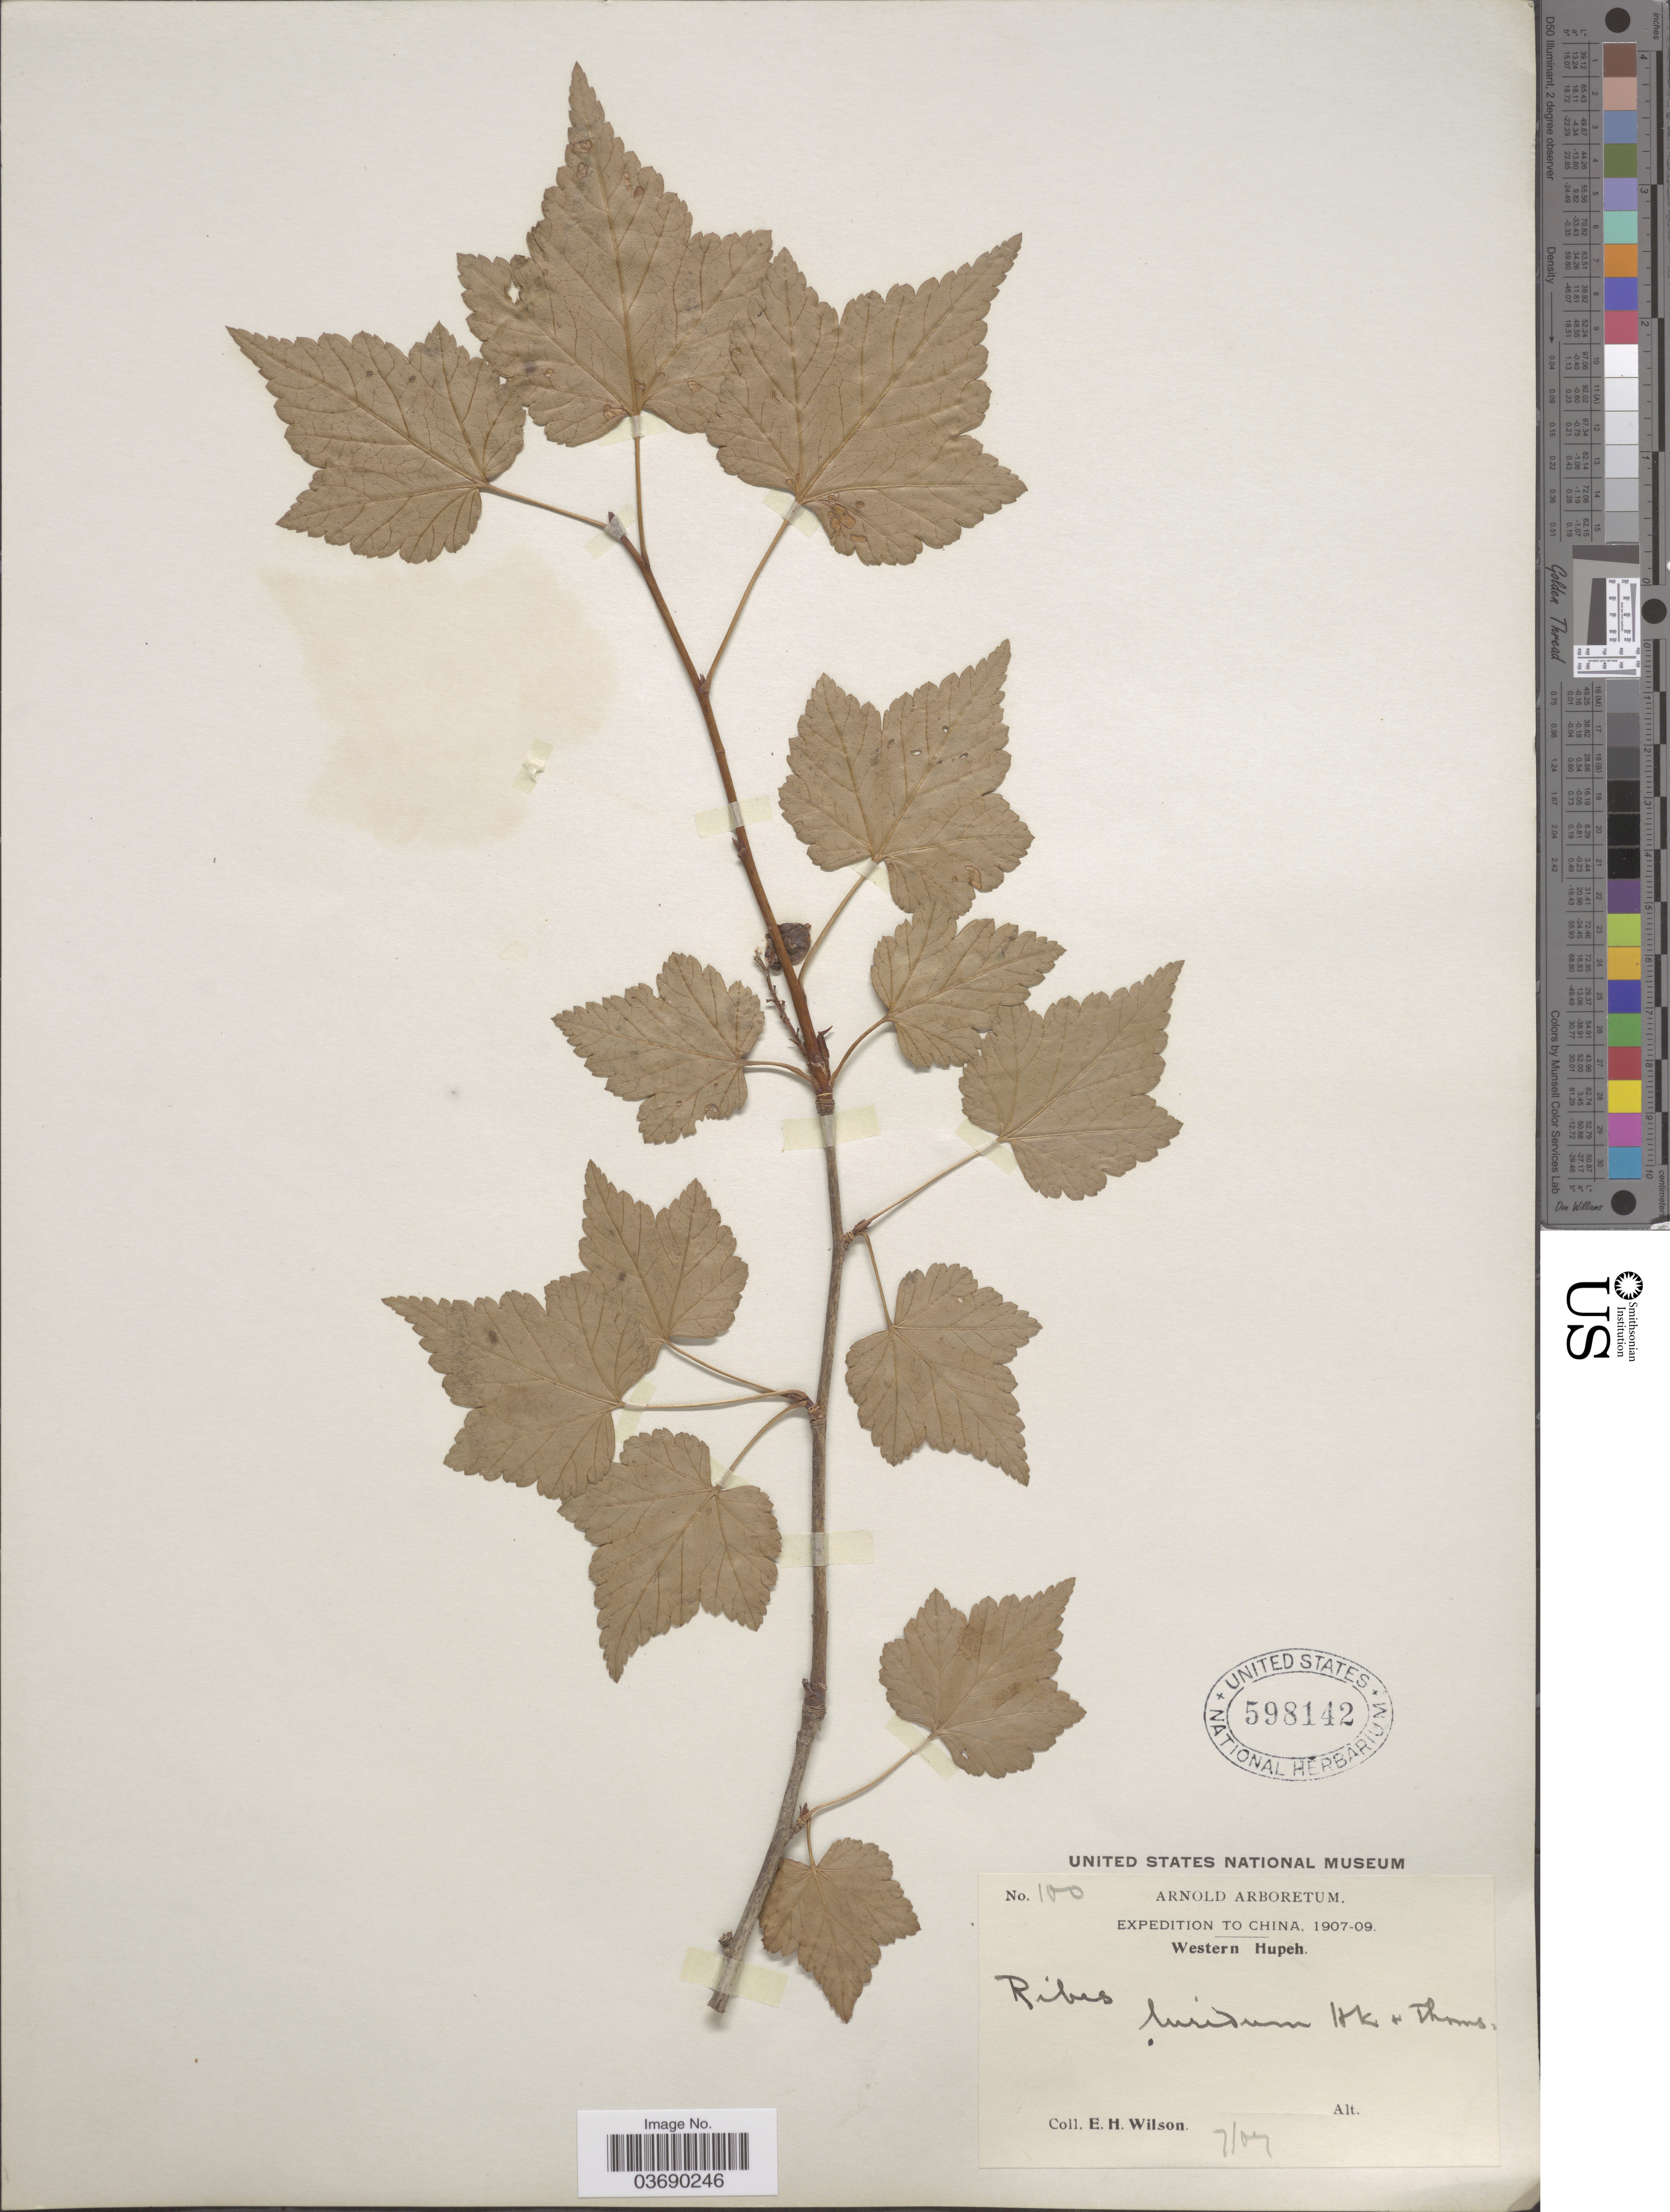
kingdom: Plantae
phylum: Tracheophyta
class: Magnoliopsida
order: Saxifragales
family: Grossulariaceae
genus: Ribes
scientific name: Ribes luridum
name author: Hook. f. & Thomson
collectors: E. Wilson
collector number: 100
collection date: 1907-07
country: China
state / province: Hubei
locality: Western Hupeh.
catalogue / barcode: US 598142